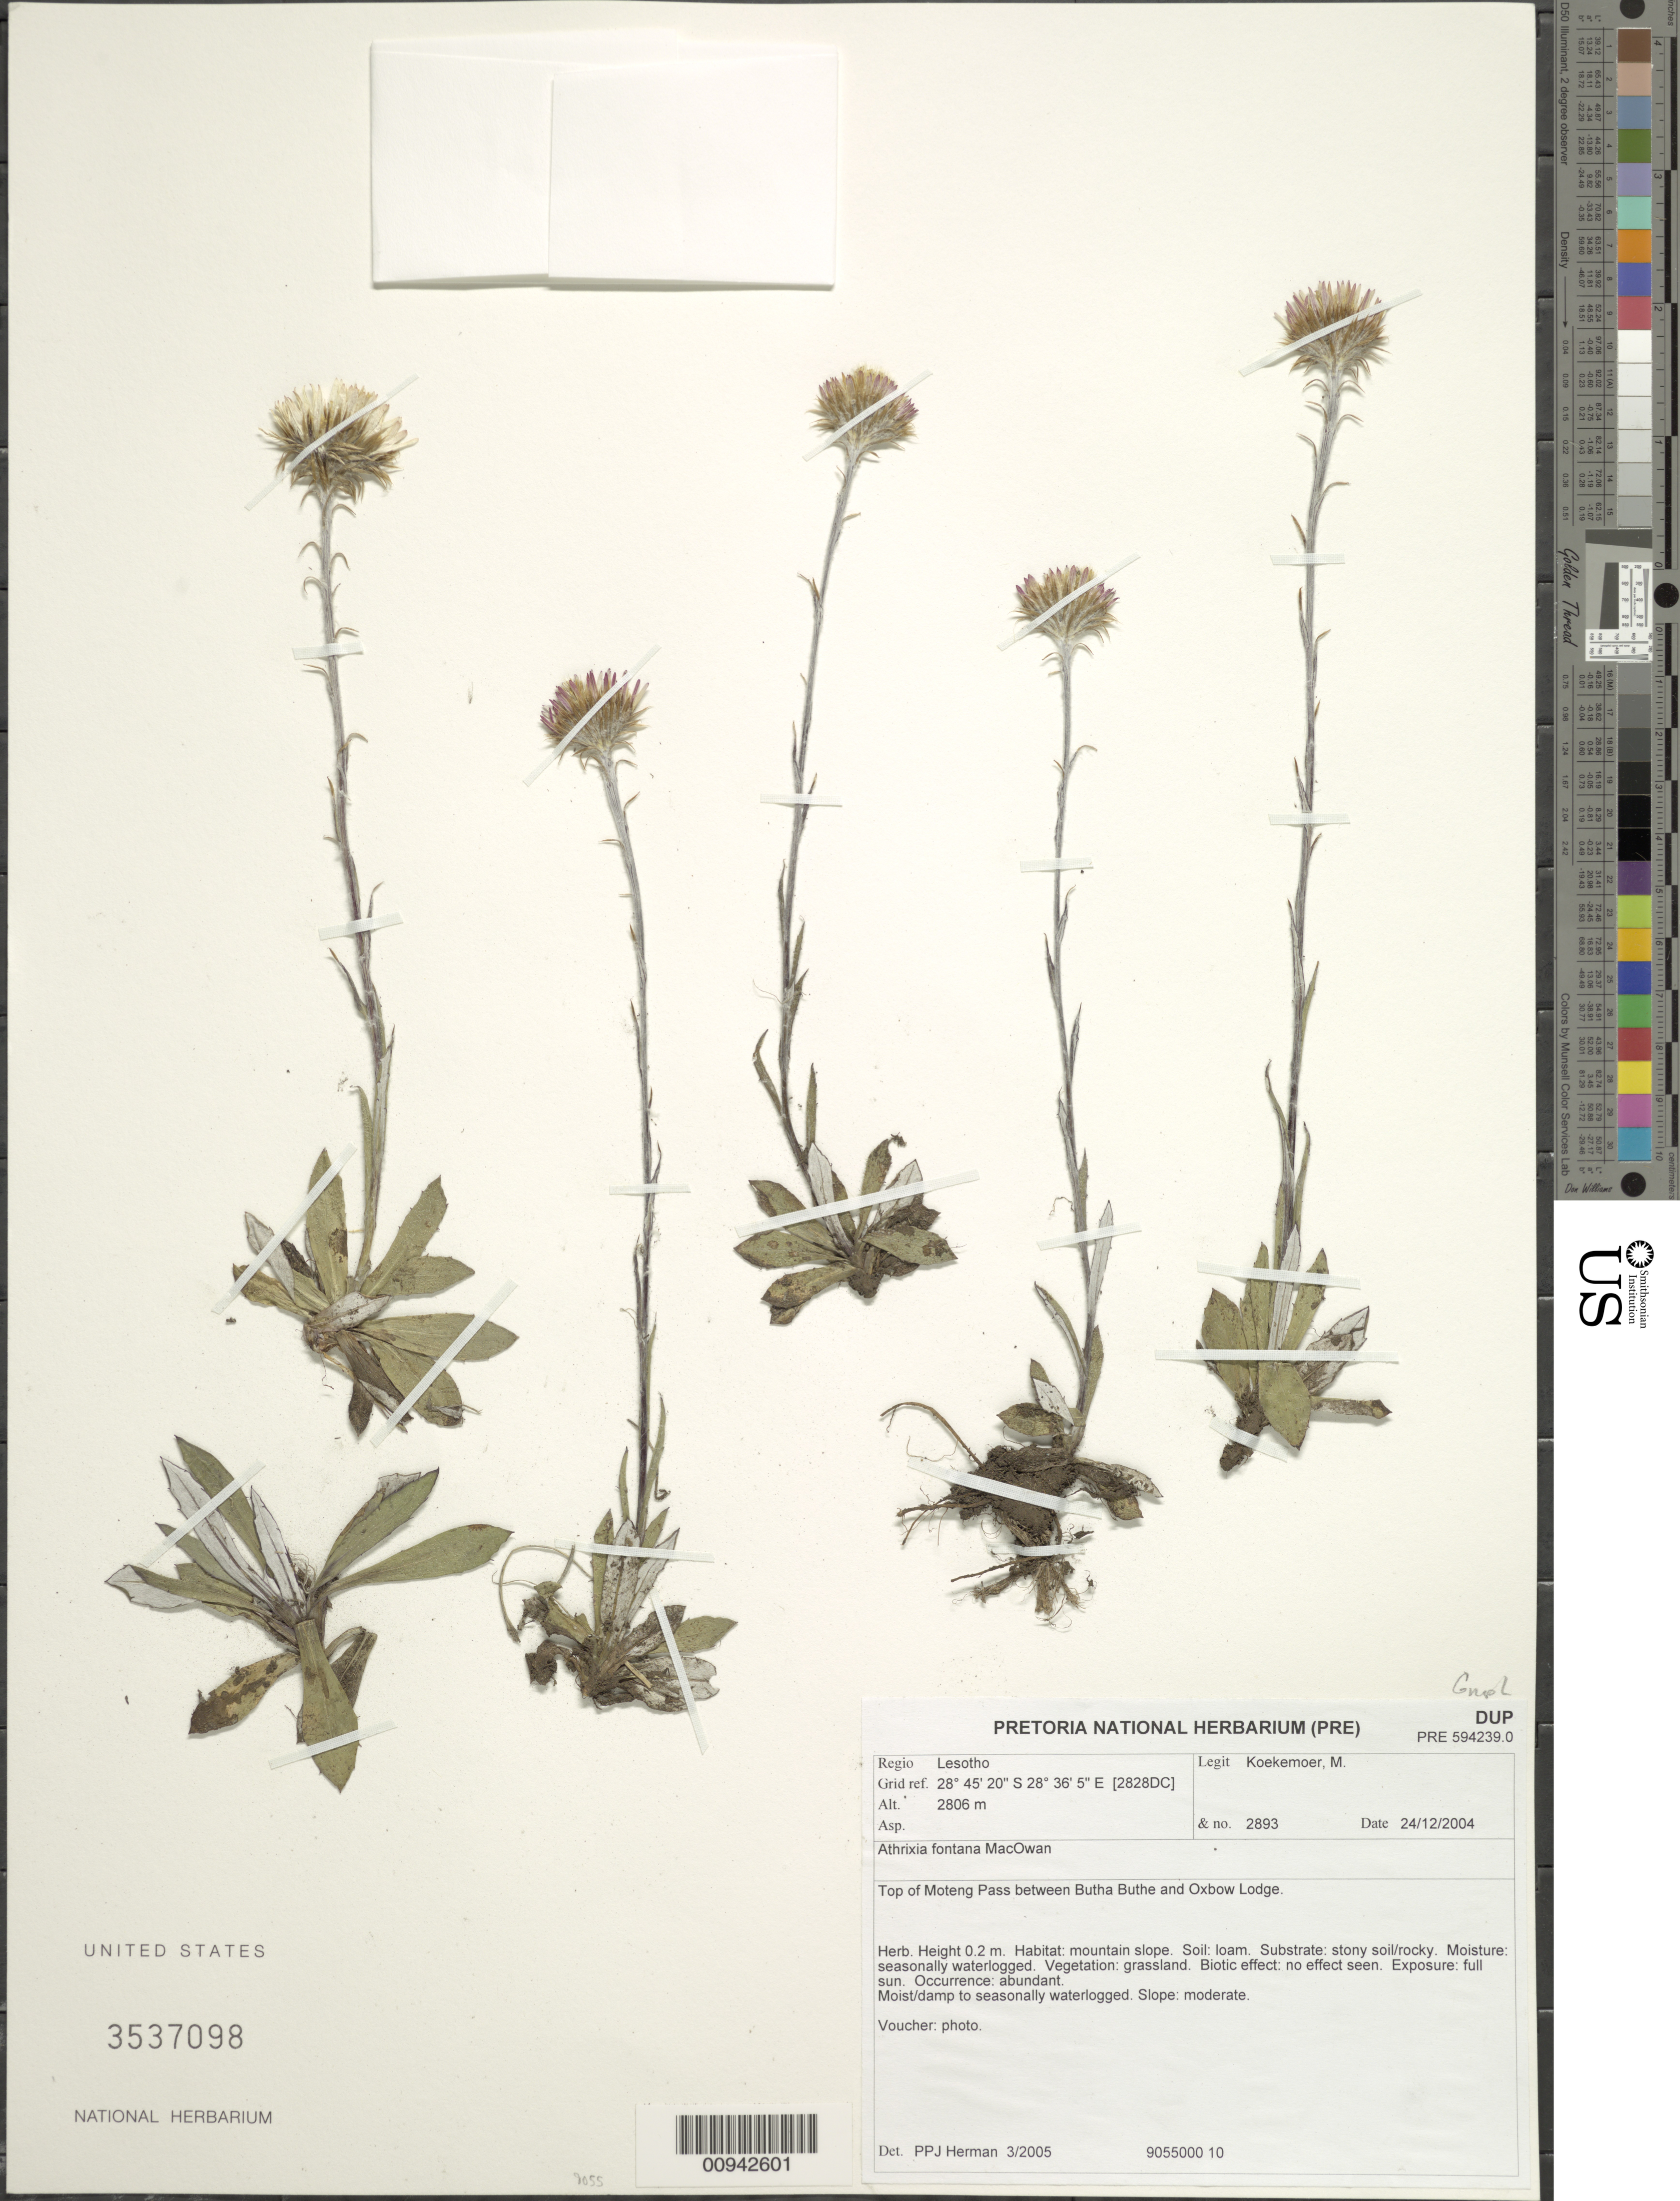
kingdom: Plantae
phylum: Tracheophyta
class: Magnoliopsida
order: Asterales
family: Asteraceae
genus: Athrixia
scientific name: Athrixia fontana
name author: MacOwan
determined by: Herman, P. P. J.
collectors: M. Koekemoer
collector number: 2892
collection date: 2004-12-24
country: Lesotho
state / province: Butha-Buthe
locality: Top of Monteng Pass between Butha Buthe and Oxbow Lodge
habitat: Mountain slope. Loam. Stony soil/rocky. Seasonally waterlogged. Grassland. Full sun. Moist/damp to seasonally waterlogged. Moderate slope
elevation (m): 2806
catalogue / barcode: US 3537098